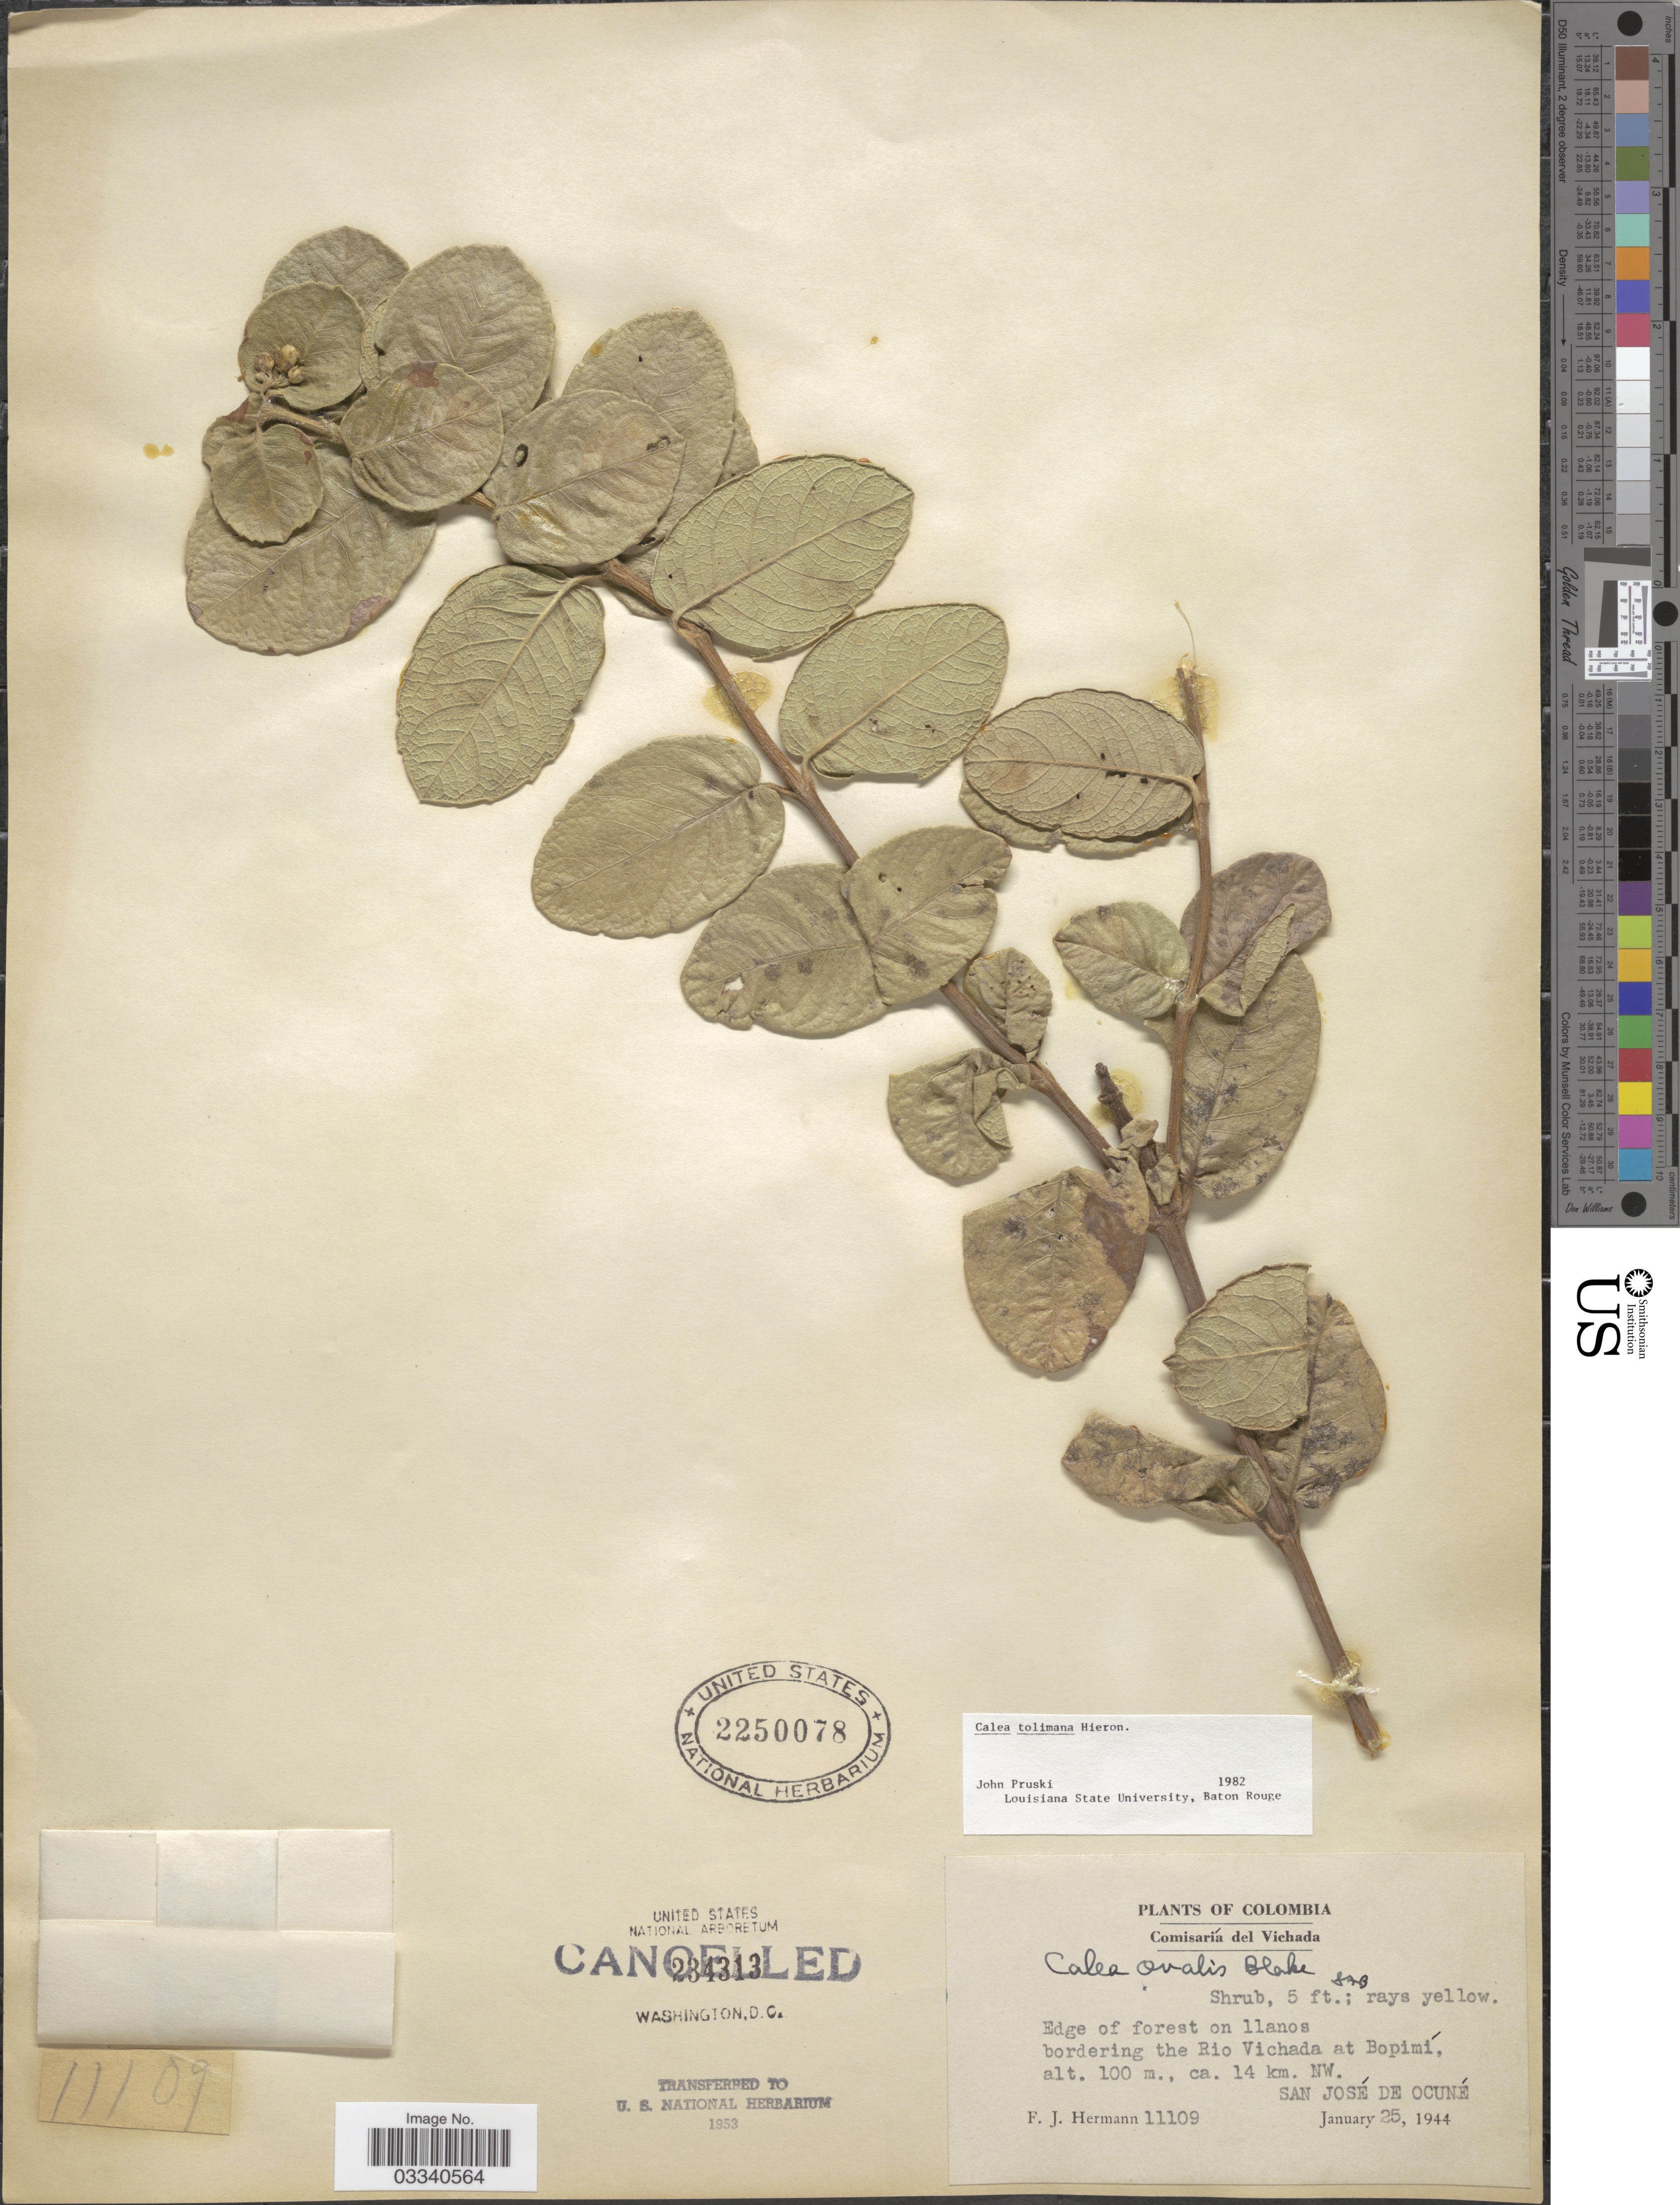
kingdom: Plantae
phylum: Tracheophyta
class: Magnoliopsida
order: Asterales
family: Asteraceae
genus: Calea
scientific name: Calea tolimana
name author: Hieron.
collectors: F. J. Hermann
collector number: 11109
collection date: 1944-01-25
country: Colombia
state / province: Vichada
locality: Comisaría del Vichada. Edge of forest on llanos bordering the Rio Vichada at Bopimí, ca. 14 km. NW. San José de Ocuné.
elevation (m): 100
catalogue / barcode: US 2250078